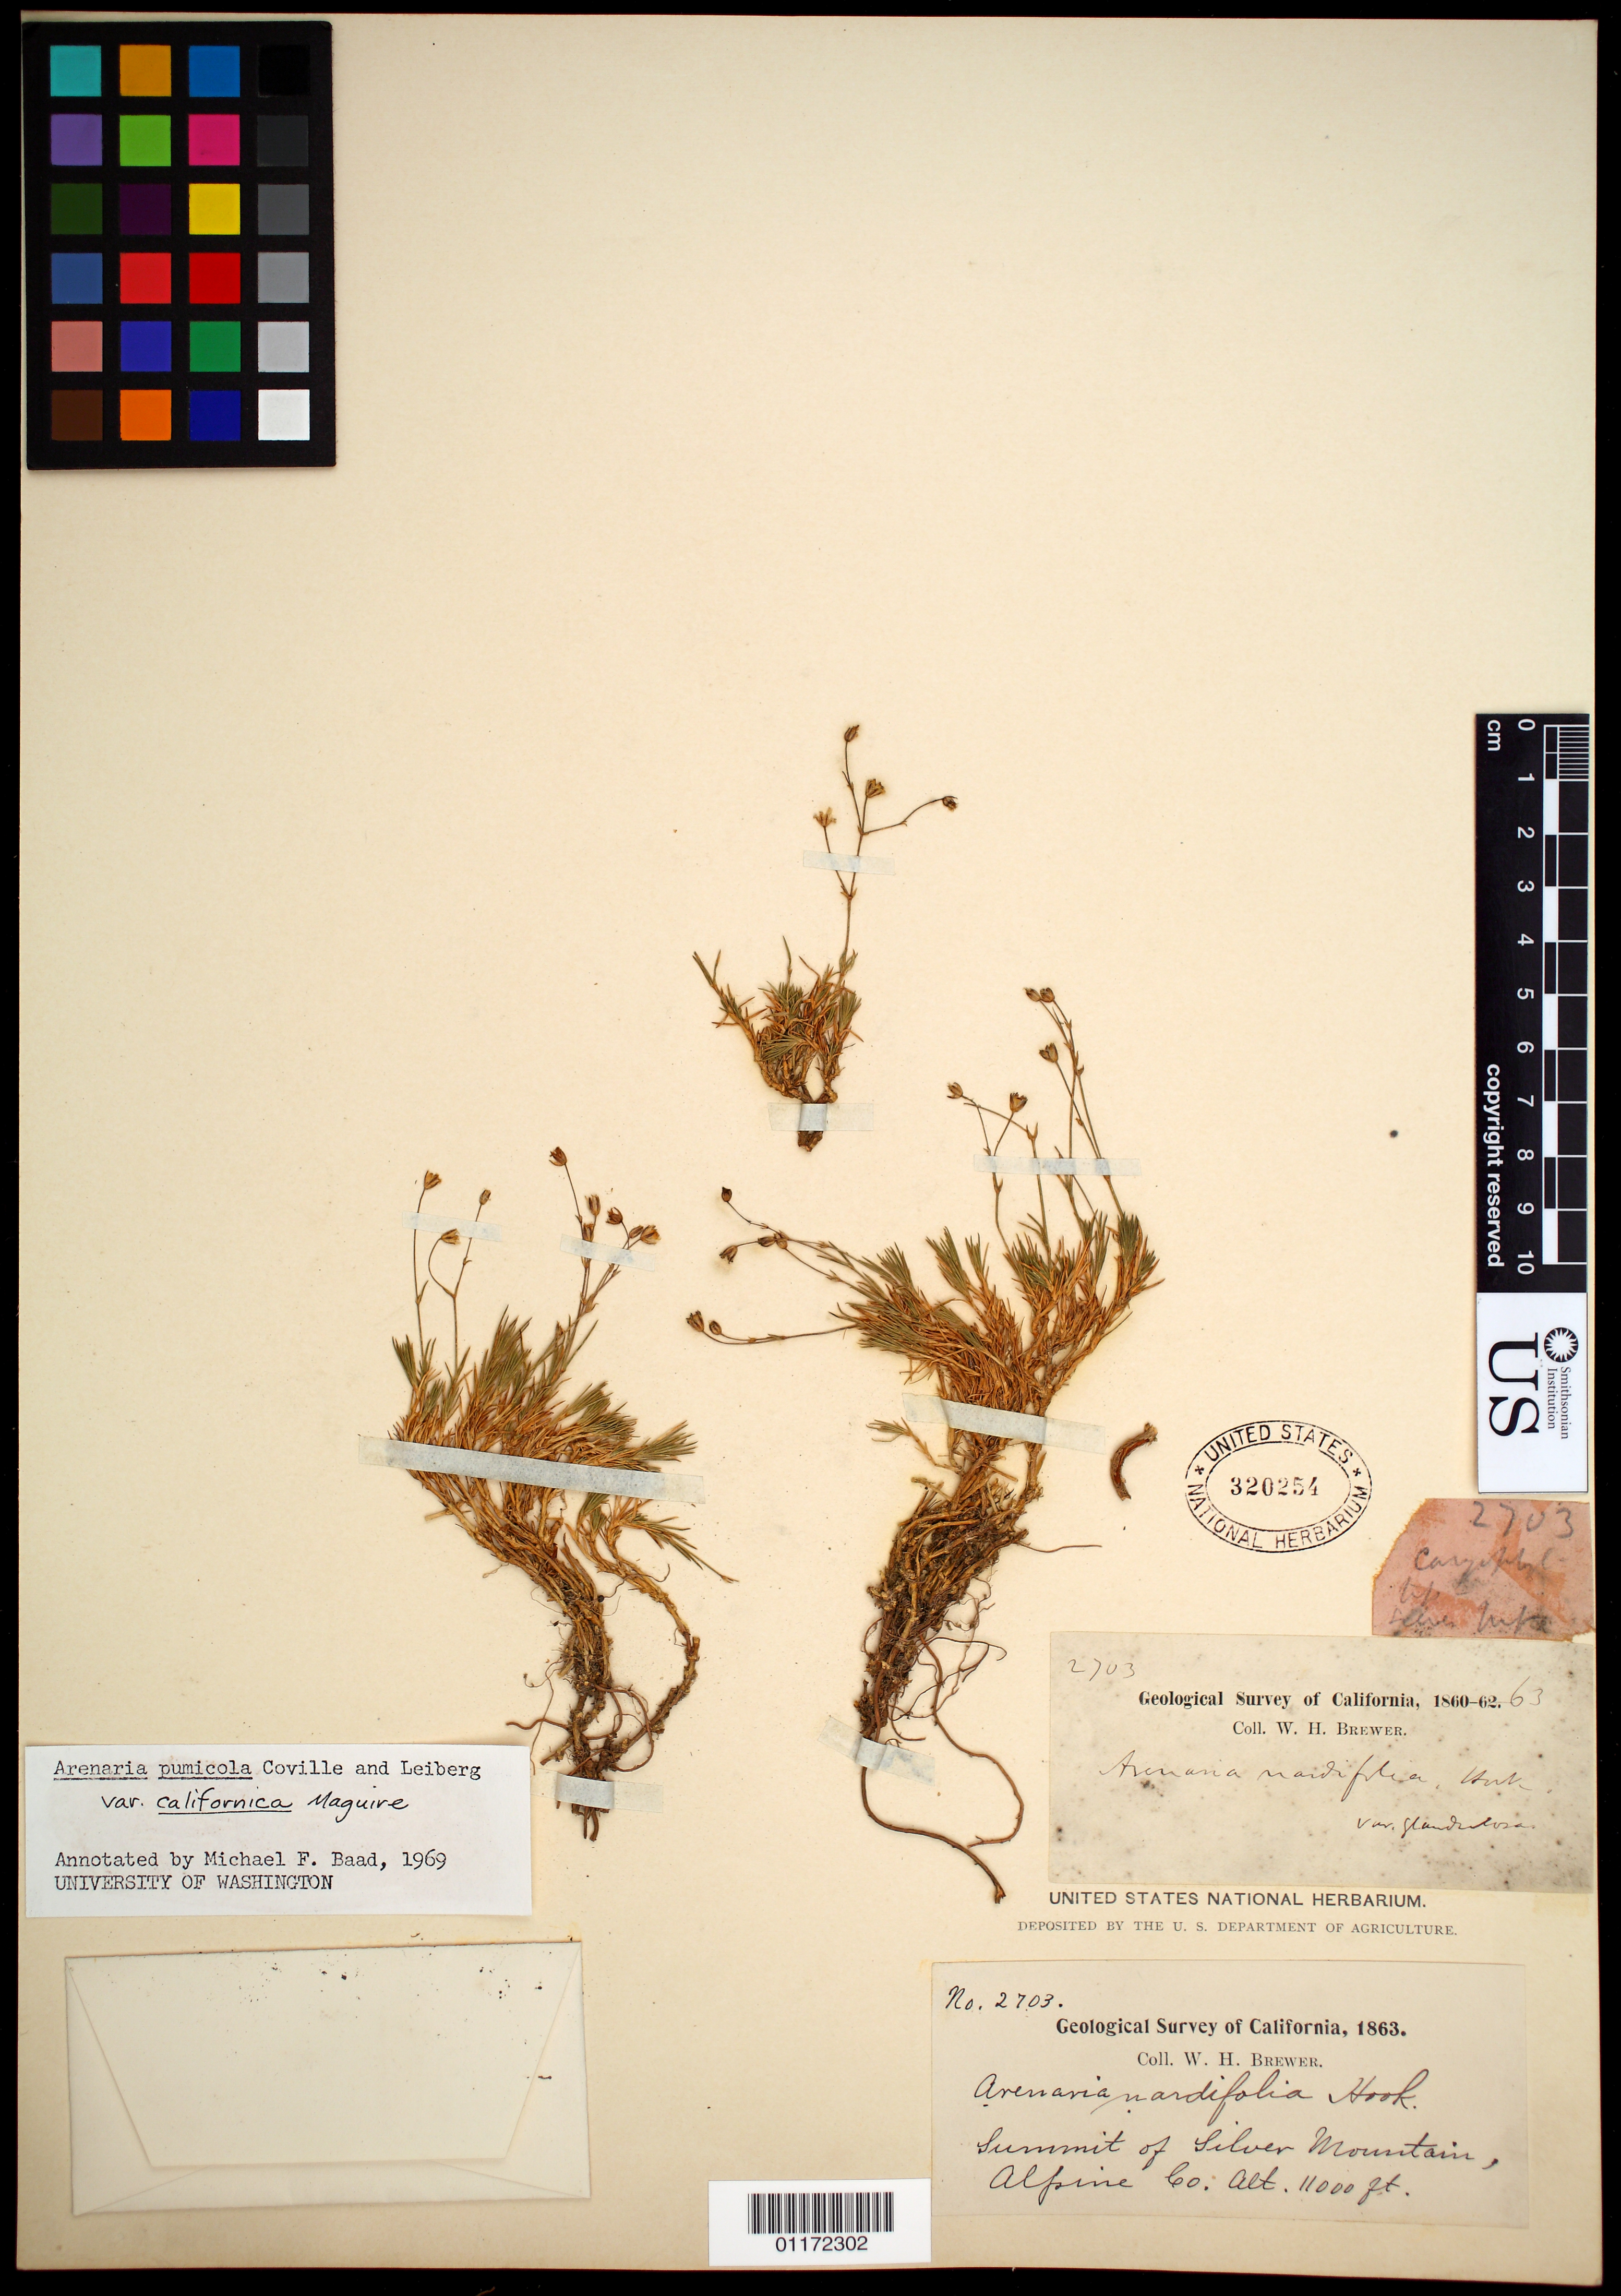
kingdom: Plantae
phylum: Tracheophyta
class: Magnoliopsida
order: Caryophyllales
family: Caryophyllaceae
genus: Eremogone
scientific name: Eremogone aculeata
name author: (S. Watson) Ikonn.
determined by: U.S. National Herbarium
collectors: W. H. Brewer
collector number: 2703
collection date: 1863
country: United States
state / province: California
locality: Summit of Silver Mountains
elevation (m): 3353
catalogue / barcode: US 320254